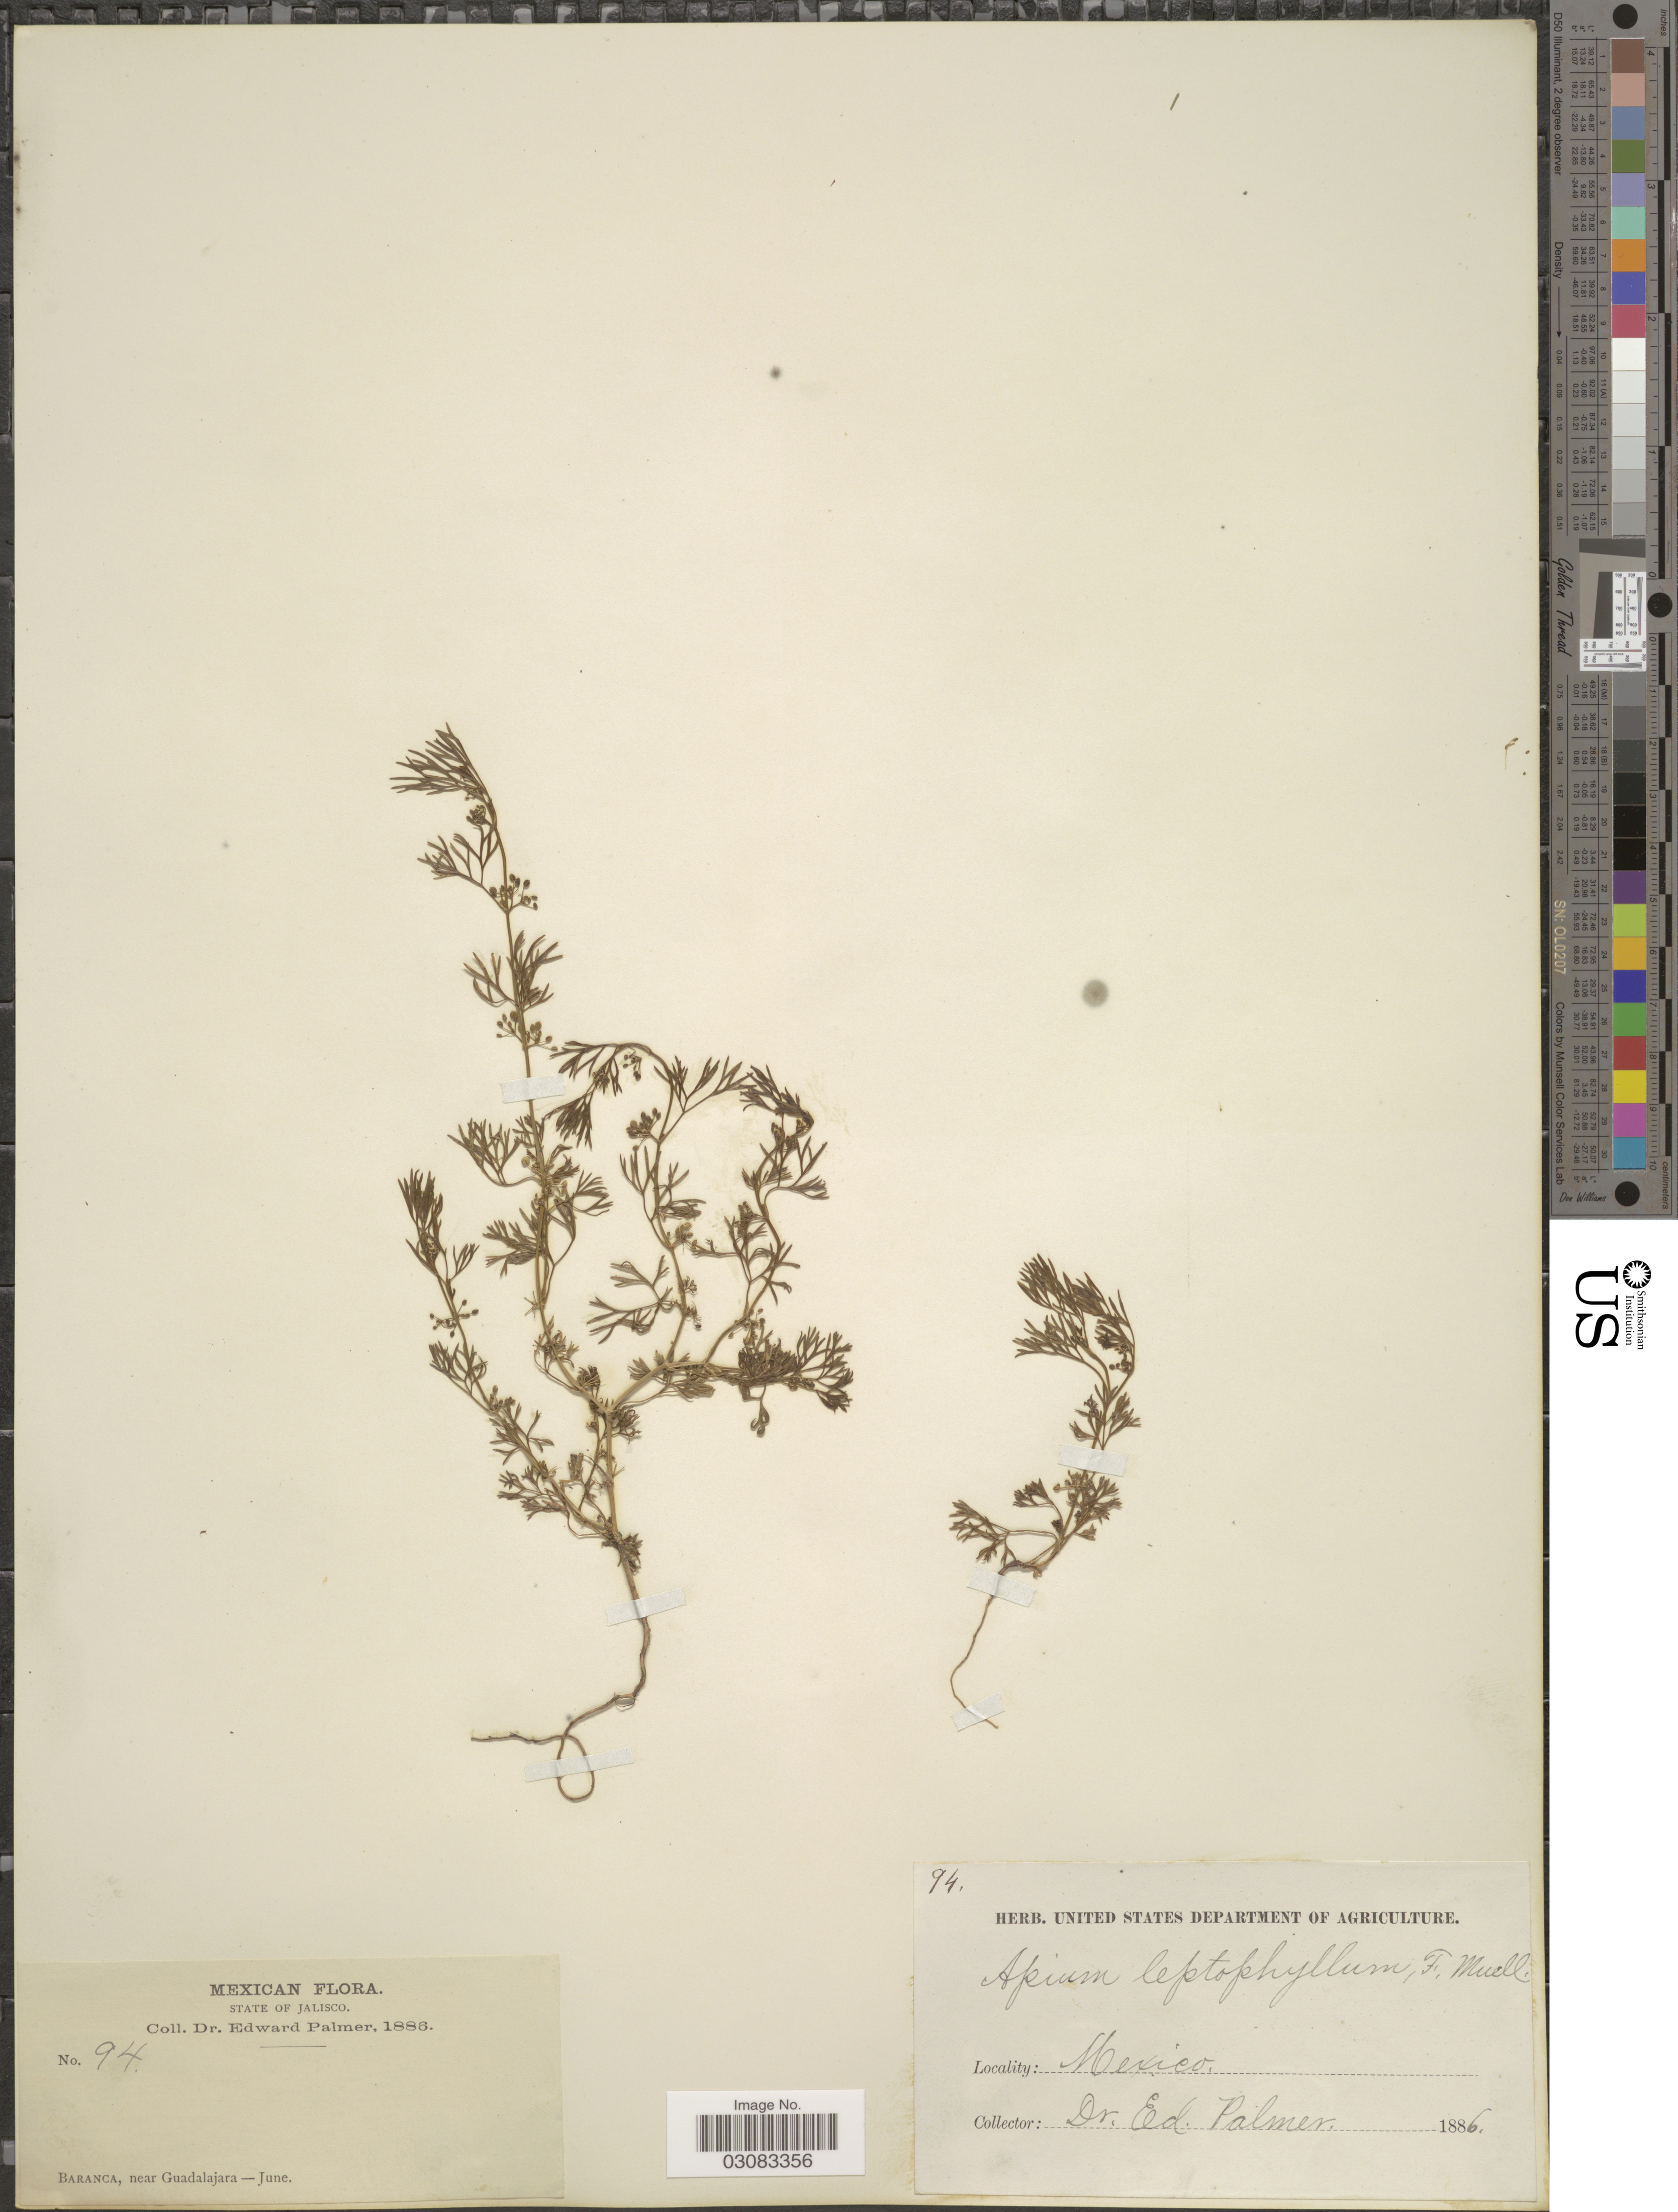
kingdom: Plantae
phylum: Tracheophyta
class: Magnoliopsida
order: Apiales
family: Apiaceae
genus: Cyclospermum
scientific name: Cyclospermum leptophyllum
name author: (Pers.) Sprague ex Britton & P. Wilson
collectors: E. Palmer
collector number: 94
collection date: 1886-06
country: Mexico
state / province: Jalisco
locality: Baranca, near Guadalajara.